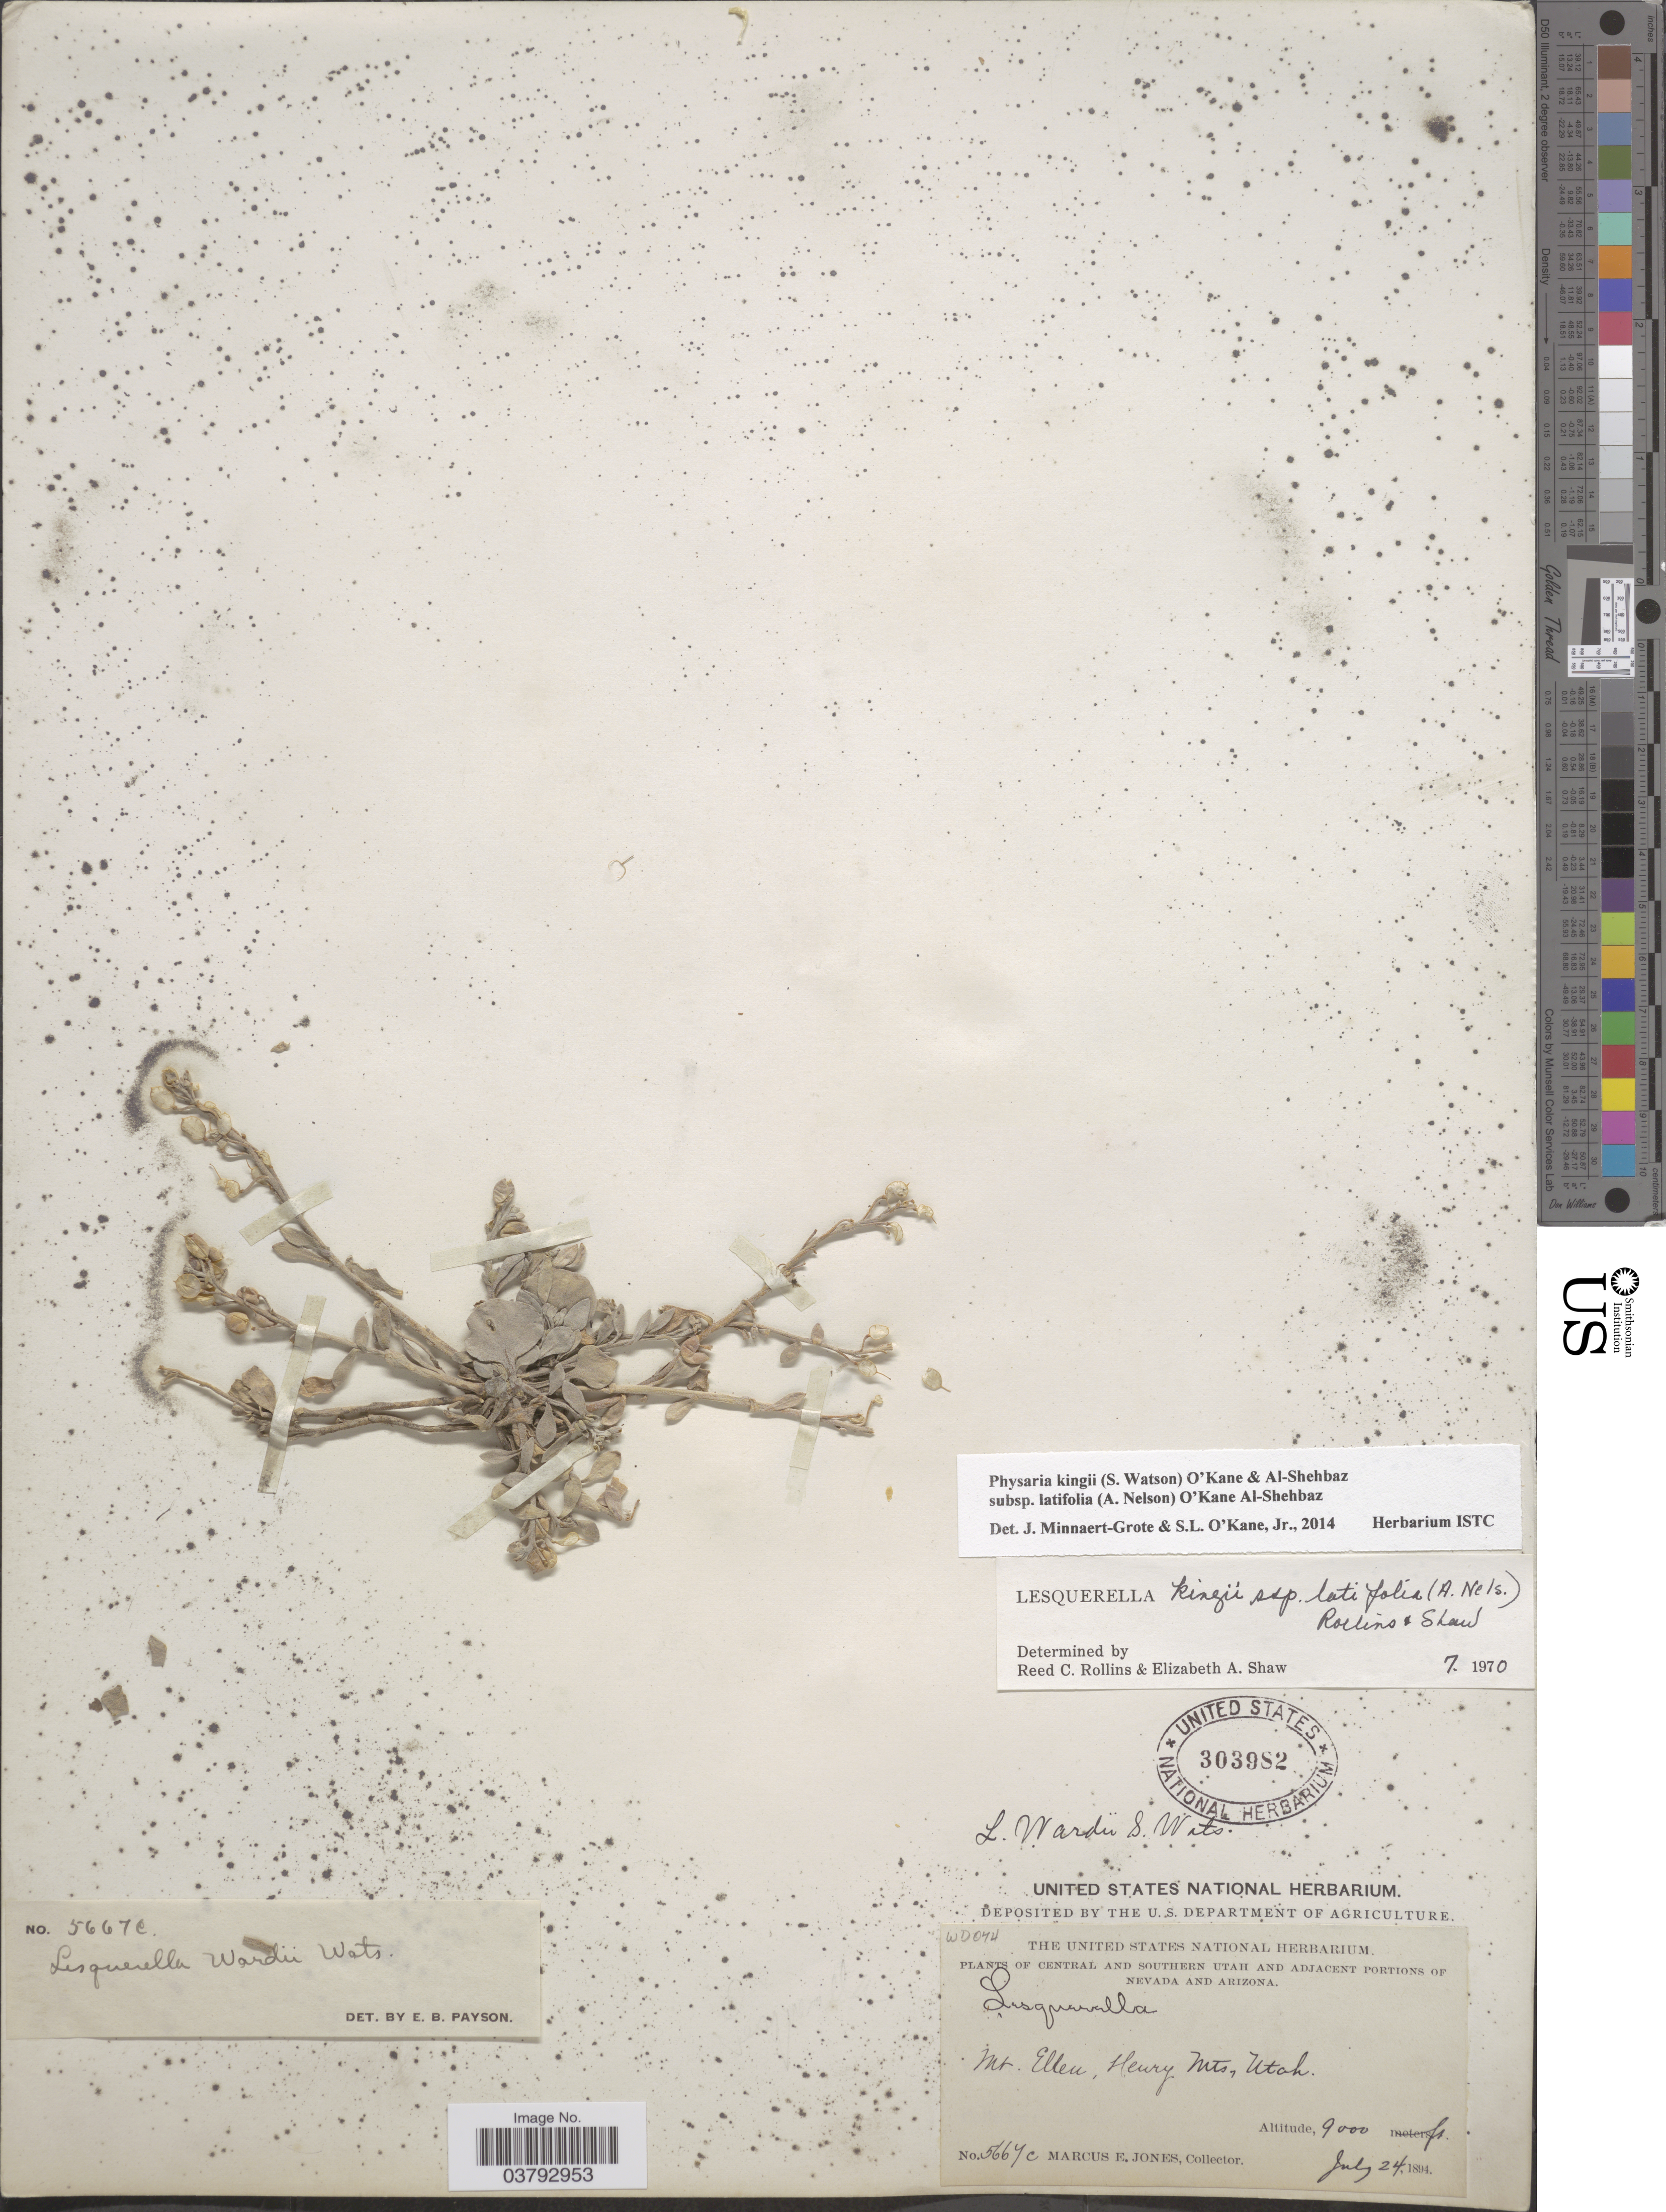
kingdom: Plantae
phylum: Tracheophyta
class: Magnoliopsida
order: Brassicales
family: Brassicaceae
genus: Physaria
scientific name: Physaria kingii subsp. latifolia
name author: (A. Nelson) O'Kane & Al-Shehbaz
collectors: M. E. Jones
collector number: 5667c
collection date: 1894-07-24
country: United States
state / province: Utah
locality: Central and Southern Utah. Mt. Ellen, Henry Mts.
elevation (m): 2743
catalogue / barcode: US 303982